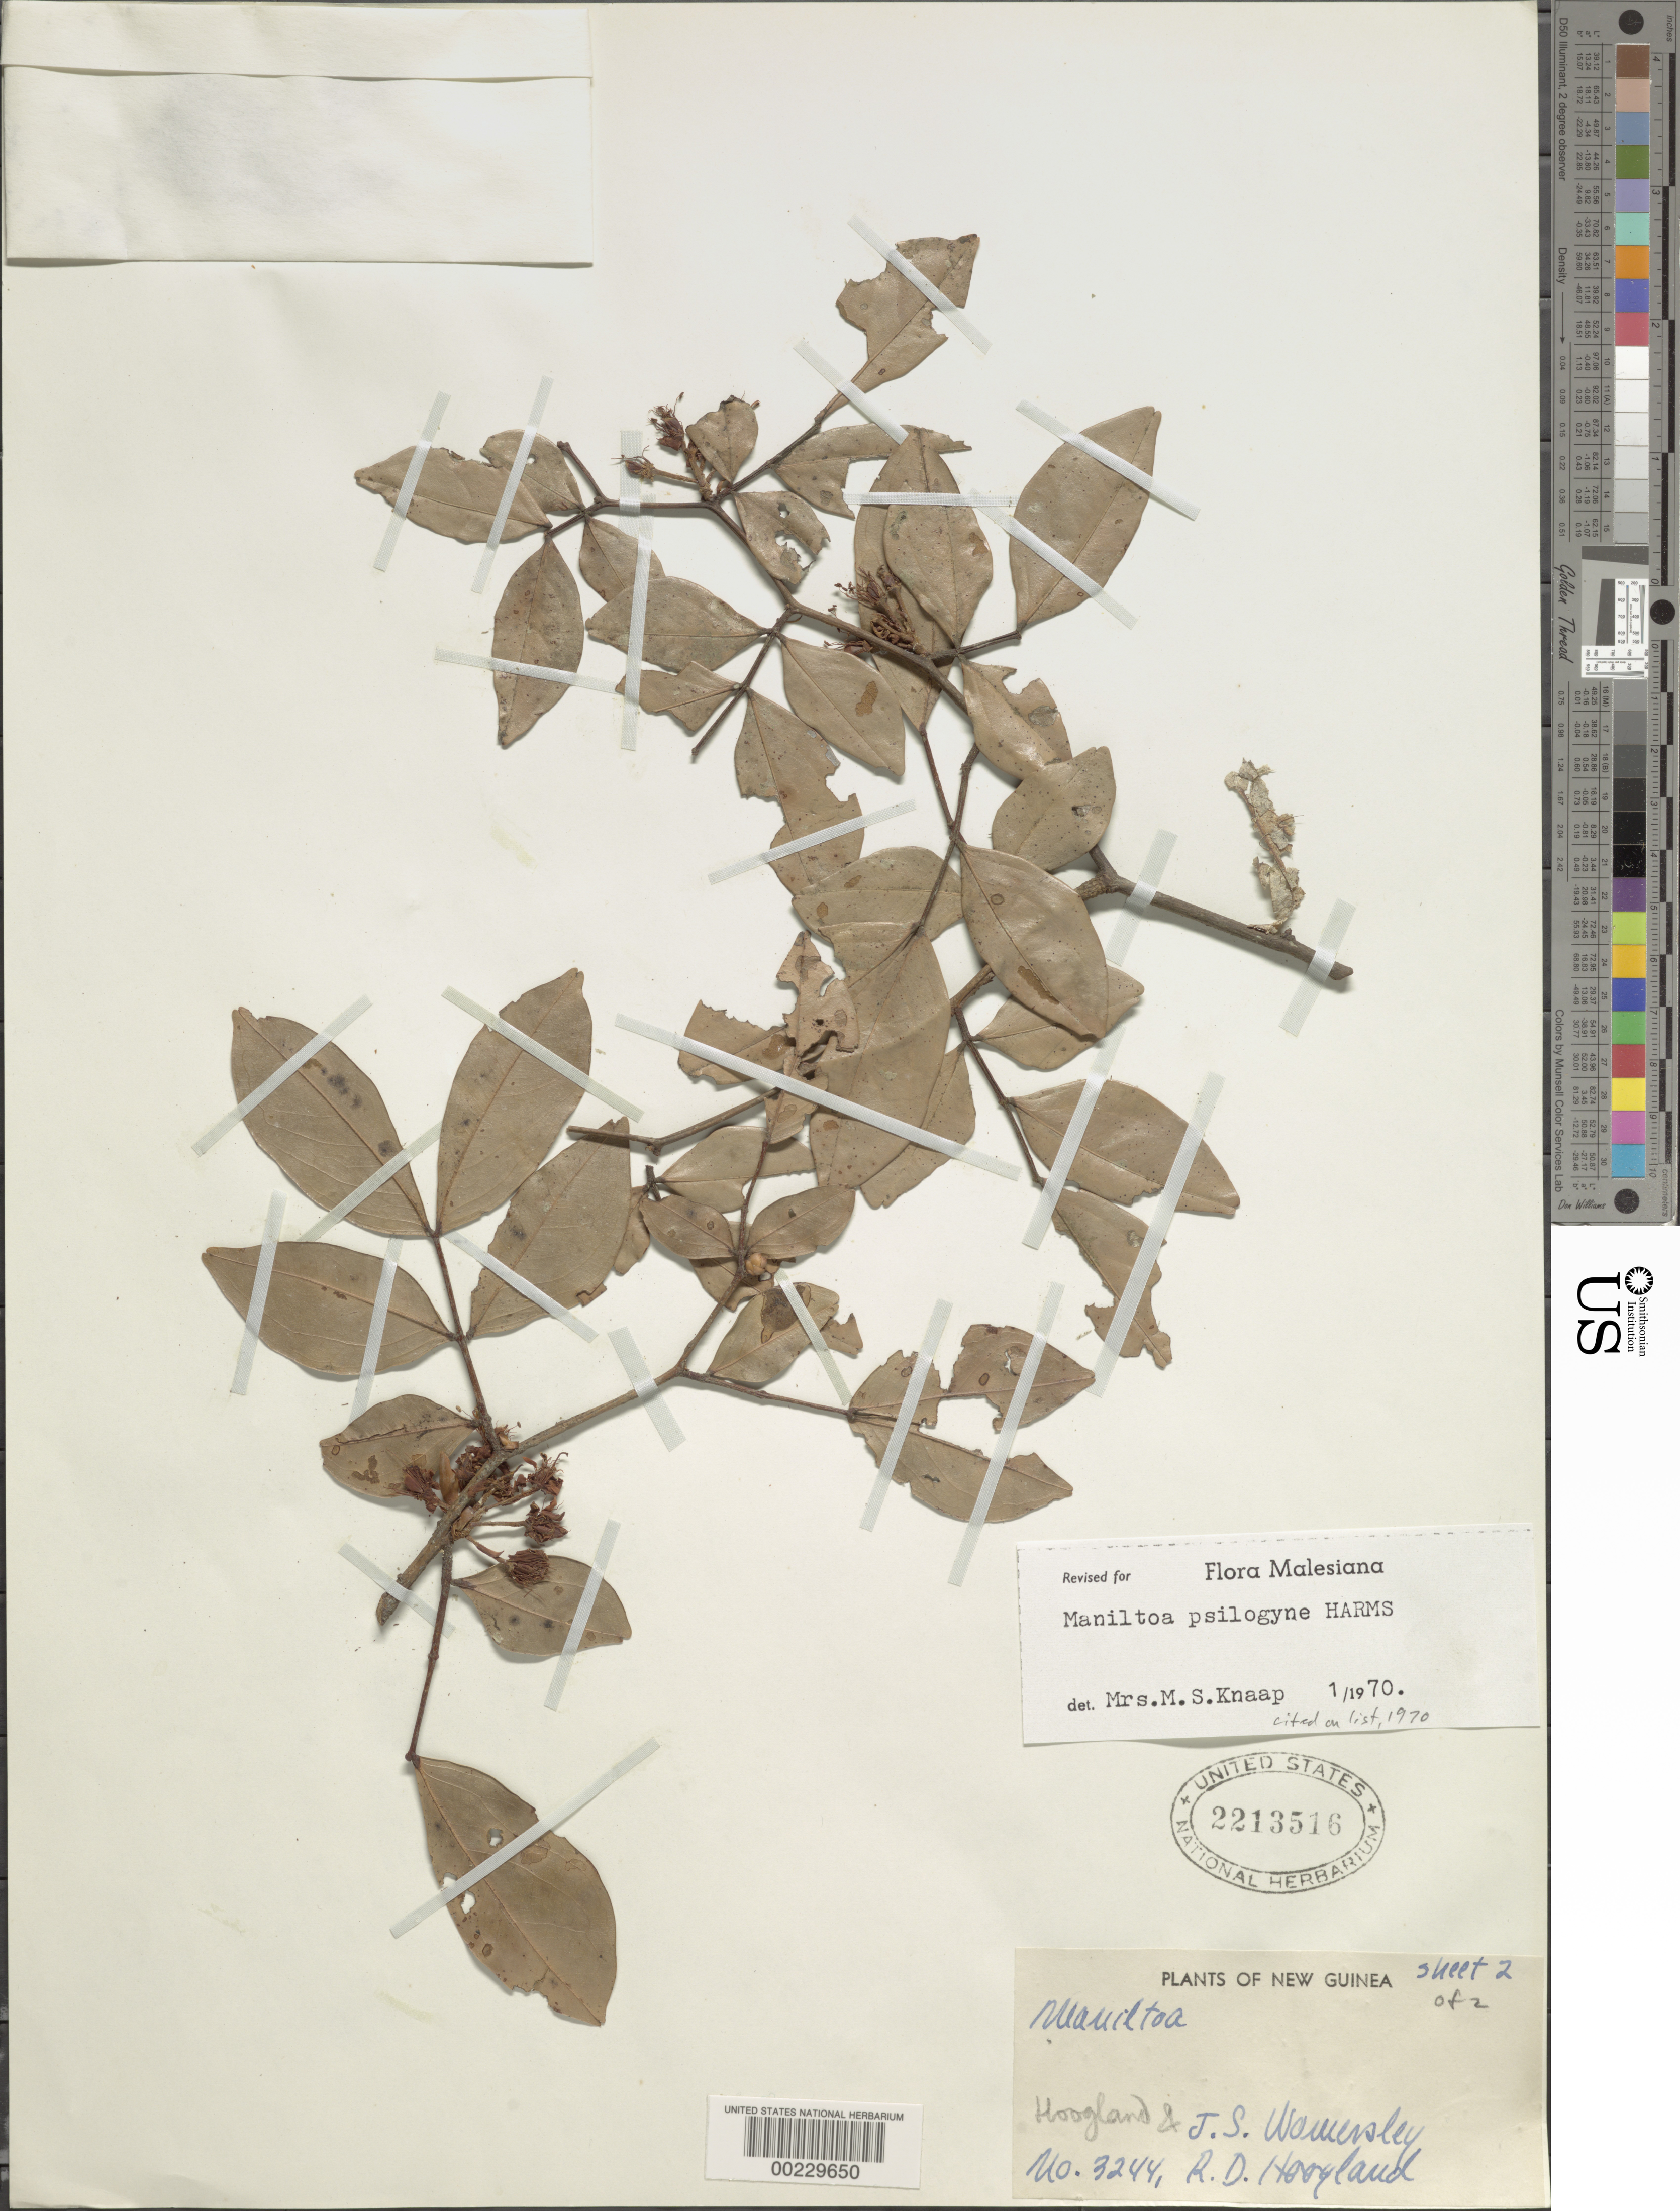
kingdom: Plantae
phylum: Tracheophyta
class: Magnoliopsida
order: Fabales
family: Fabaceae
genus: Maniltoa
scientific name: Maniltoa psilogyne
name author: Harms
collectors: R. D. Hoogland & J. S. Womersley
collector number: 3244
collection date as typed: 08 Jul 1953 or 07 Aug 1953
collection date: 1953-07-08 or 1953-08-07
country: Papua New Guinea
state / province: Northern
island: New Guinea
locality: Northern div.; ca 2 km ne of sangara homestead (ca 10 km w of popondetta)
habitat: Steep slope of 10m deep gully on edge of tall secondary forest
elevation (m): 200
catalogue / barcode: US 2213516